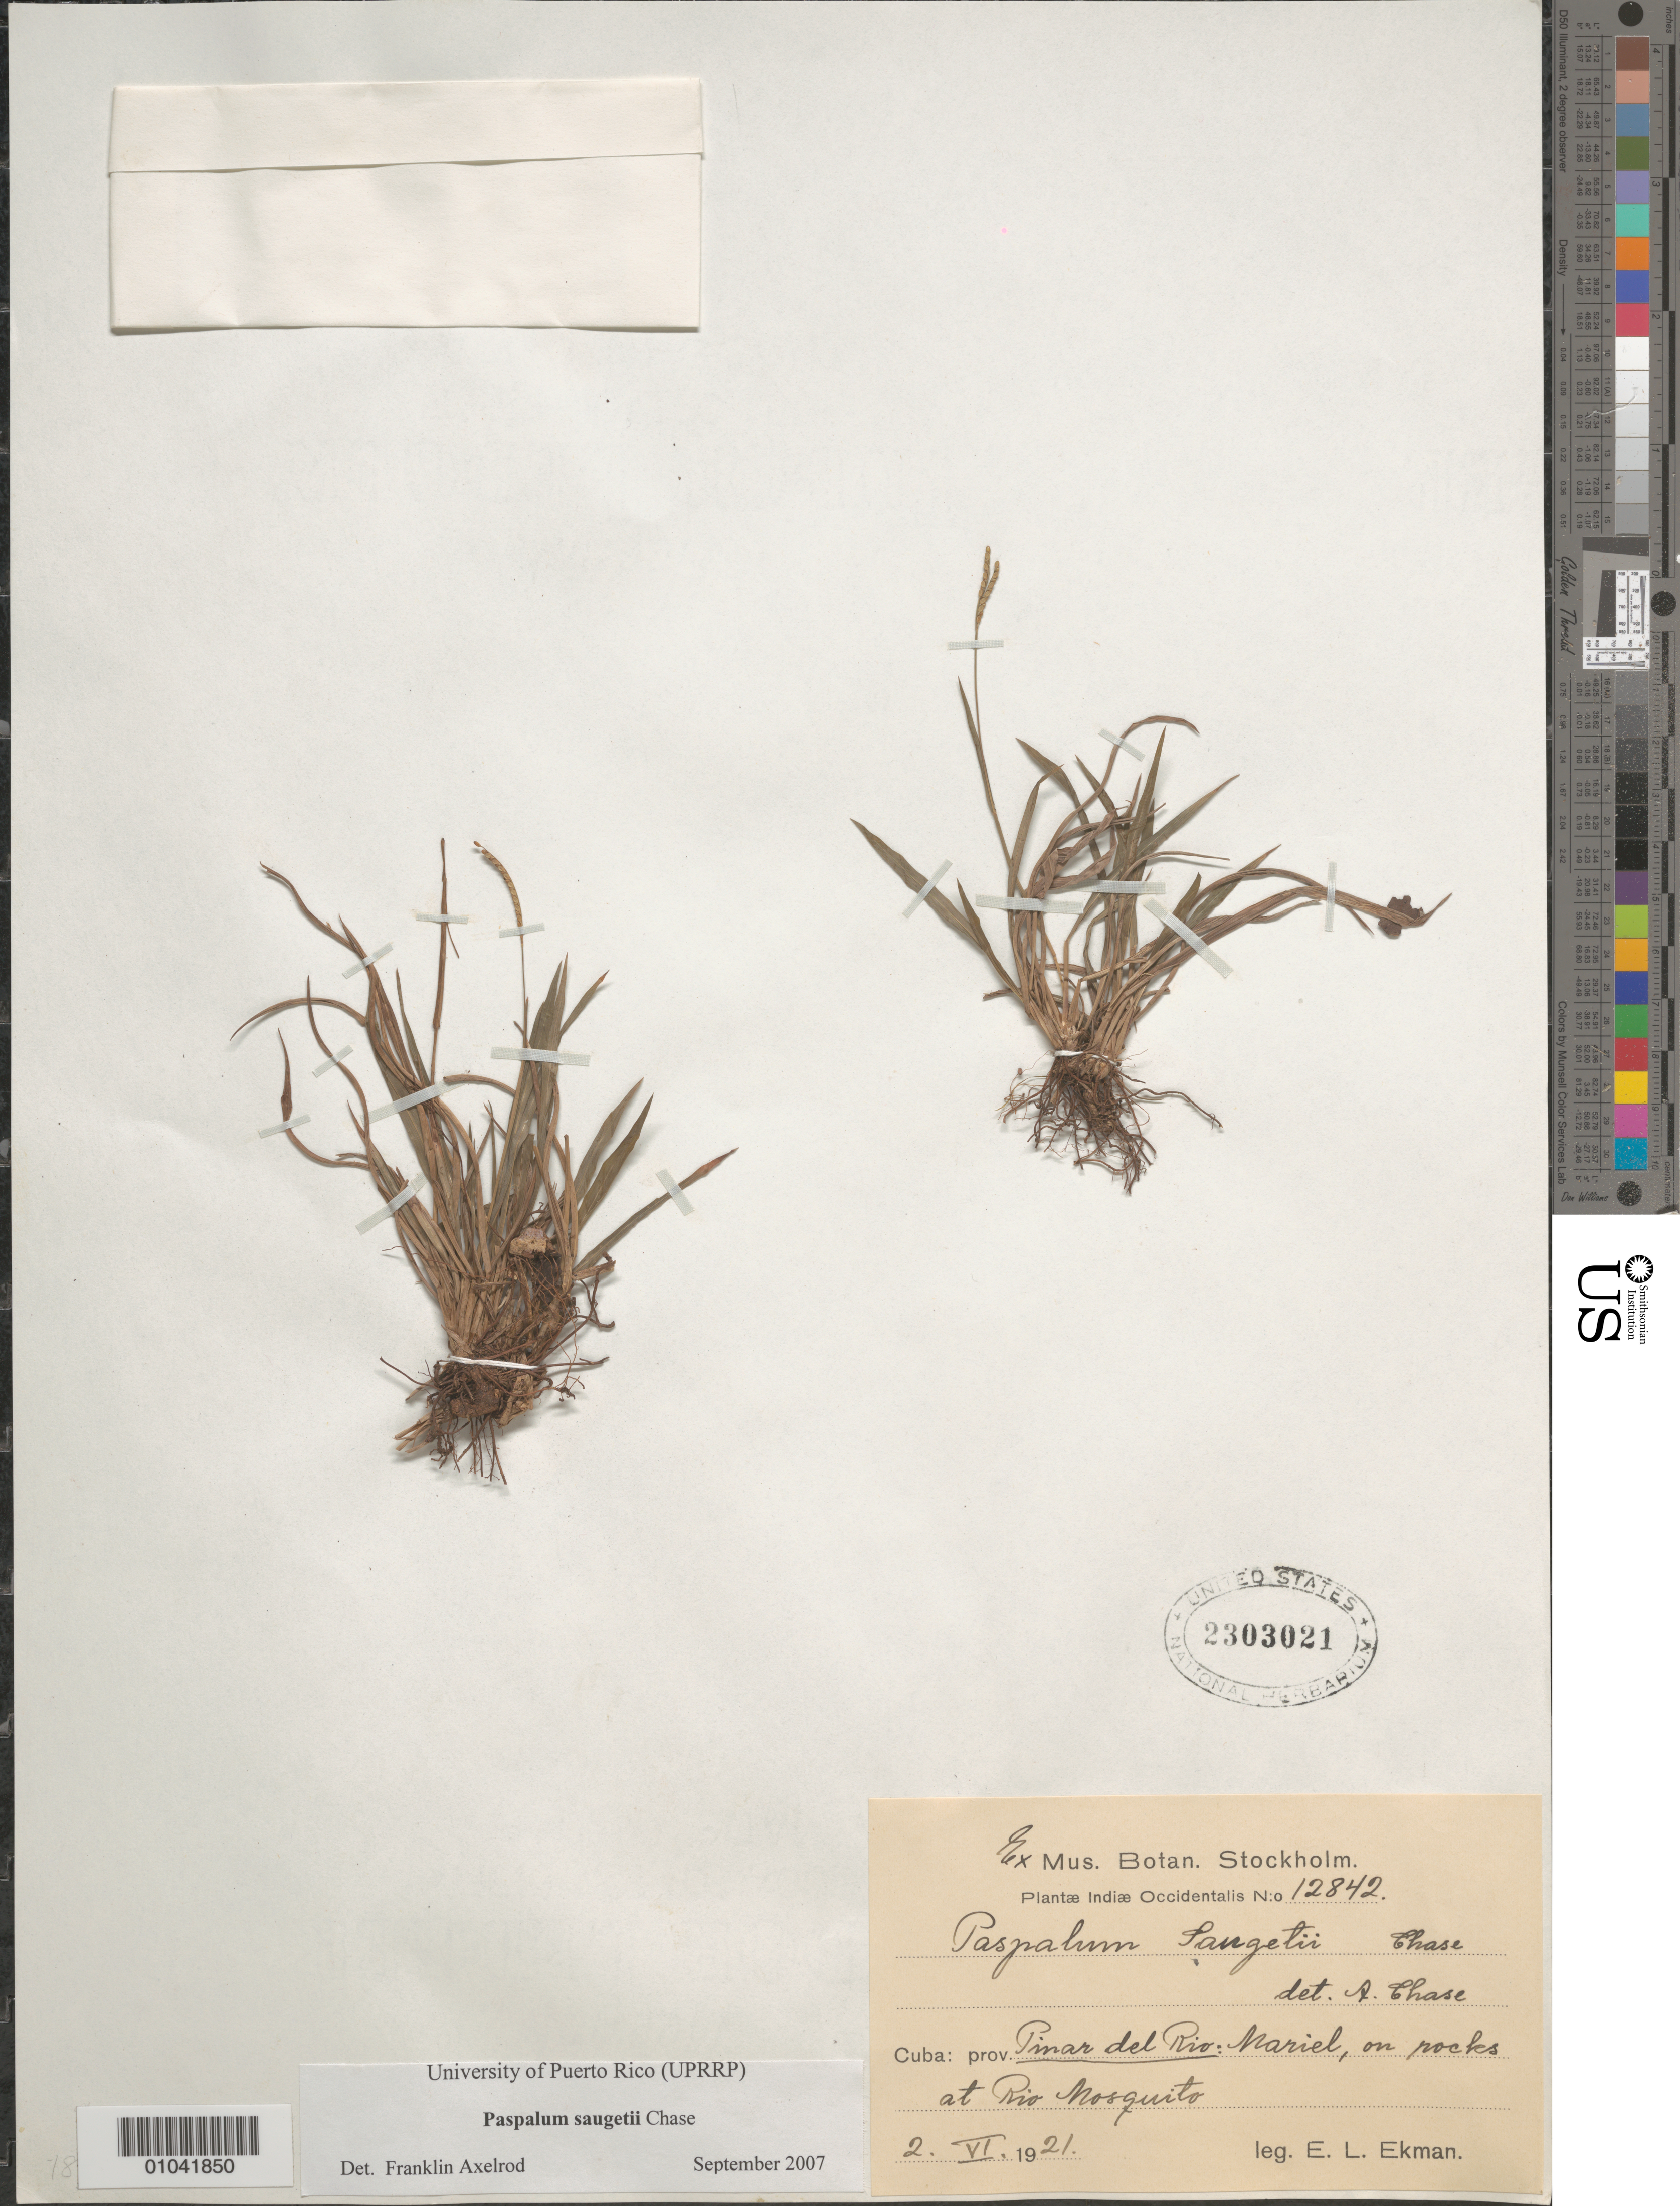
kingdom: Plantae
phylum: Tracheophyta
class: Liliopsida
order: Poales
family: Poaceae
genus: Paspalum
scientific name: Paspalum saugetii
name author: Chase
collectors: E. L. Ekman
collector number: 12842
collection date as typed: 02 Jun 1921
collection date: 1921-06-02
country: Cuba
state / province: Pinar del Rio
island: Cuba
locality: Mariel, on rocks at Rio Mosquito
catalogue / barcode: US 2303021